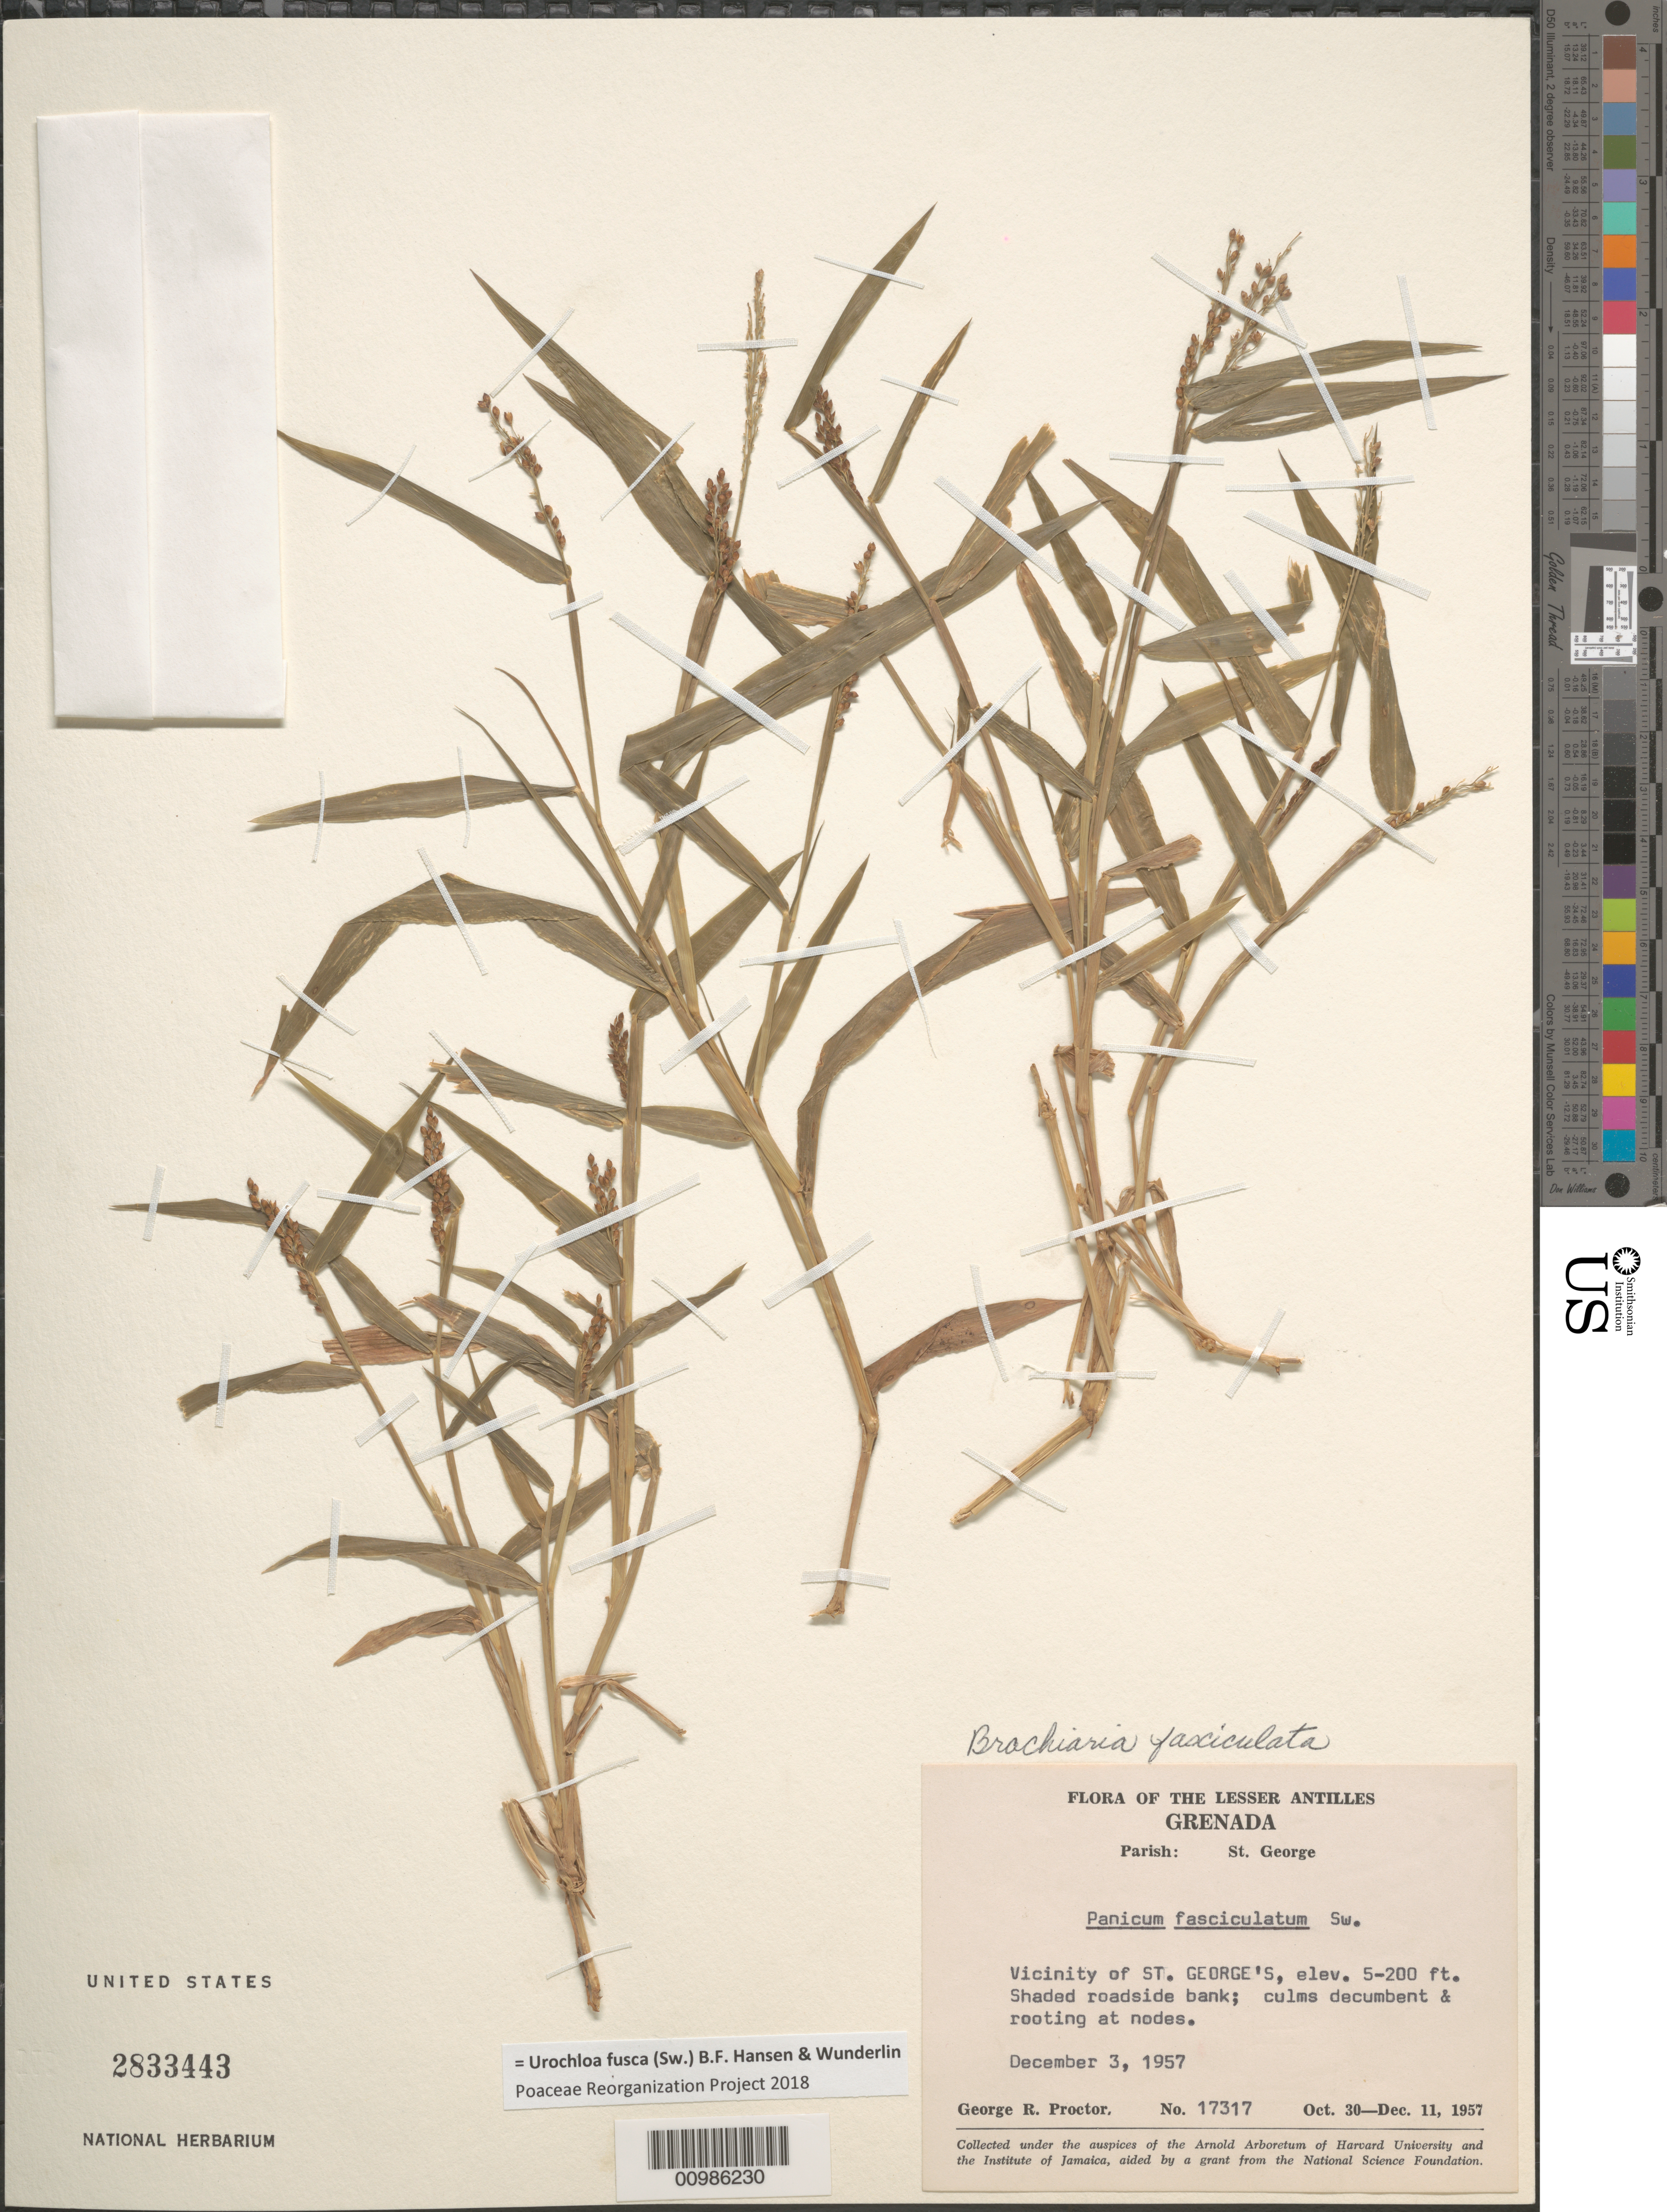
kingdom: Plantae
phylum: Tracheophyta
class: Liliopsida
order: Poales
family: Poaceae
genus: Brachiaria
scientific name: Brachiaria fasciculata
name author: (Sw.) Parodi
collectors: G. R. Proctor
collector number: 17317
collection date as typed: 03 Dec 1957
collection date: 1957-12-03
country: Grenada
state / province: Saint George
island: Grenada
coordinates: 0 N, 0 E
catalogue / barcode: US 2833443